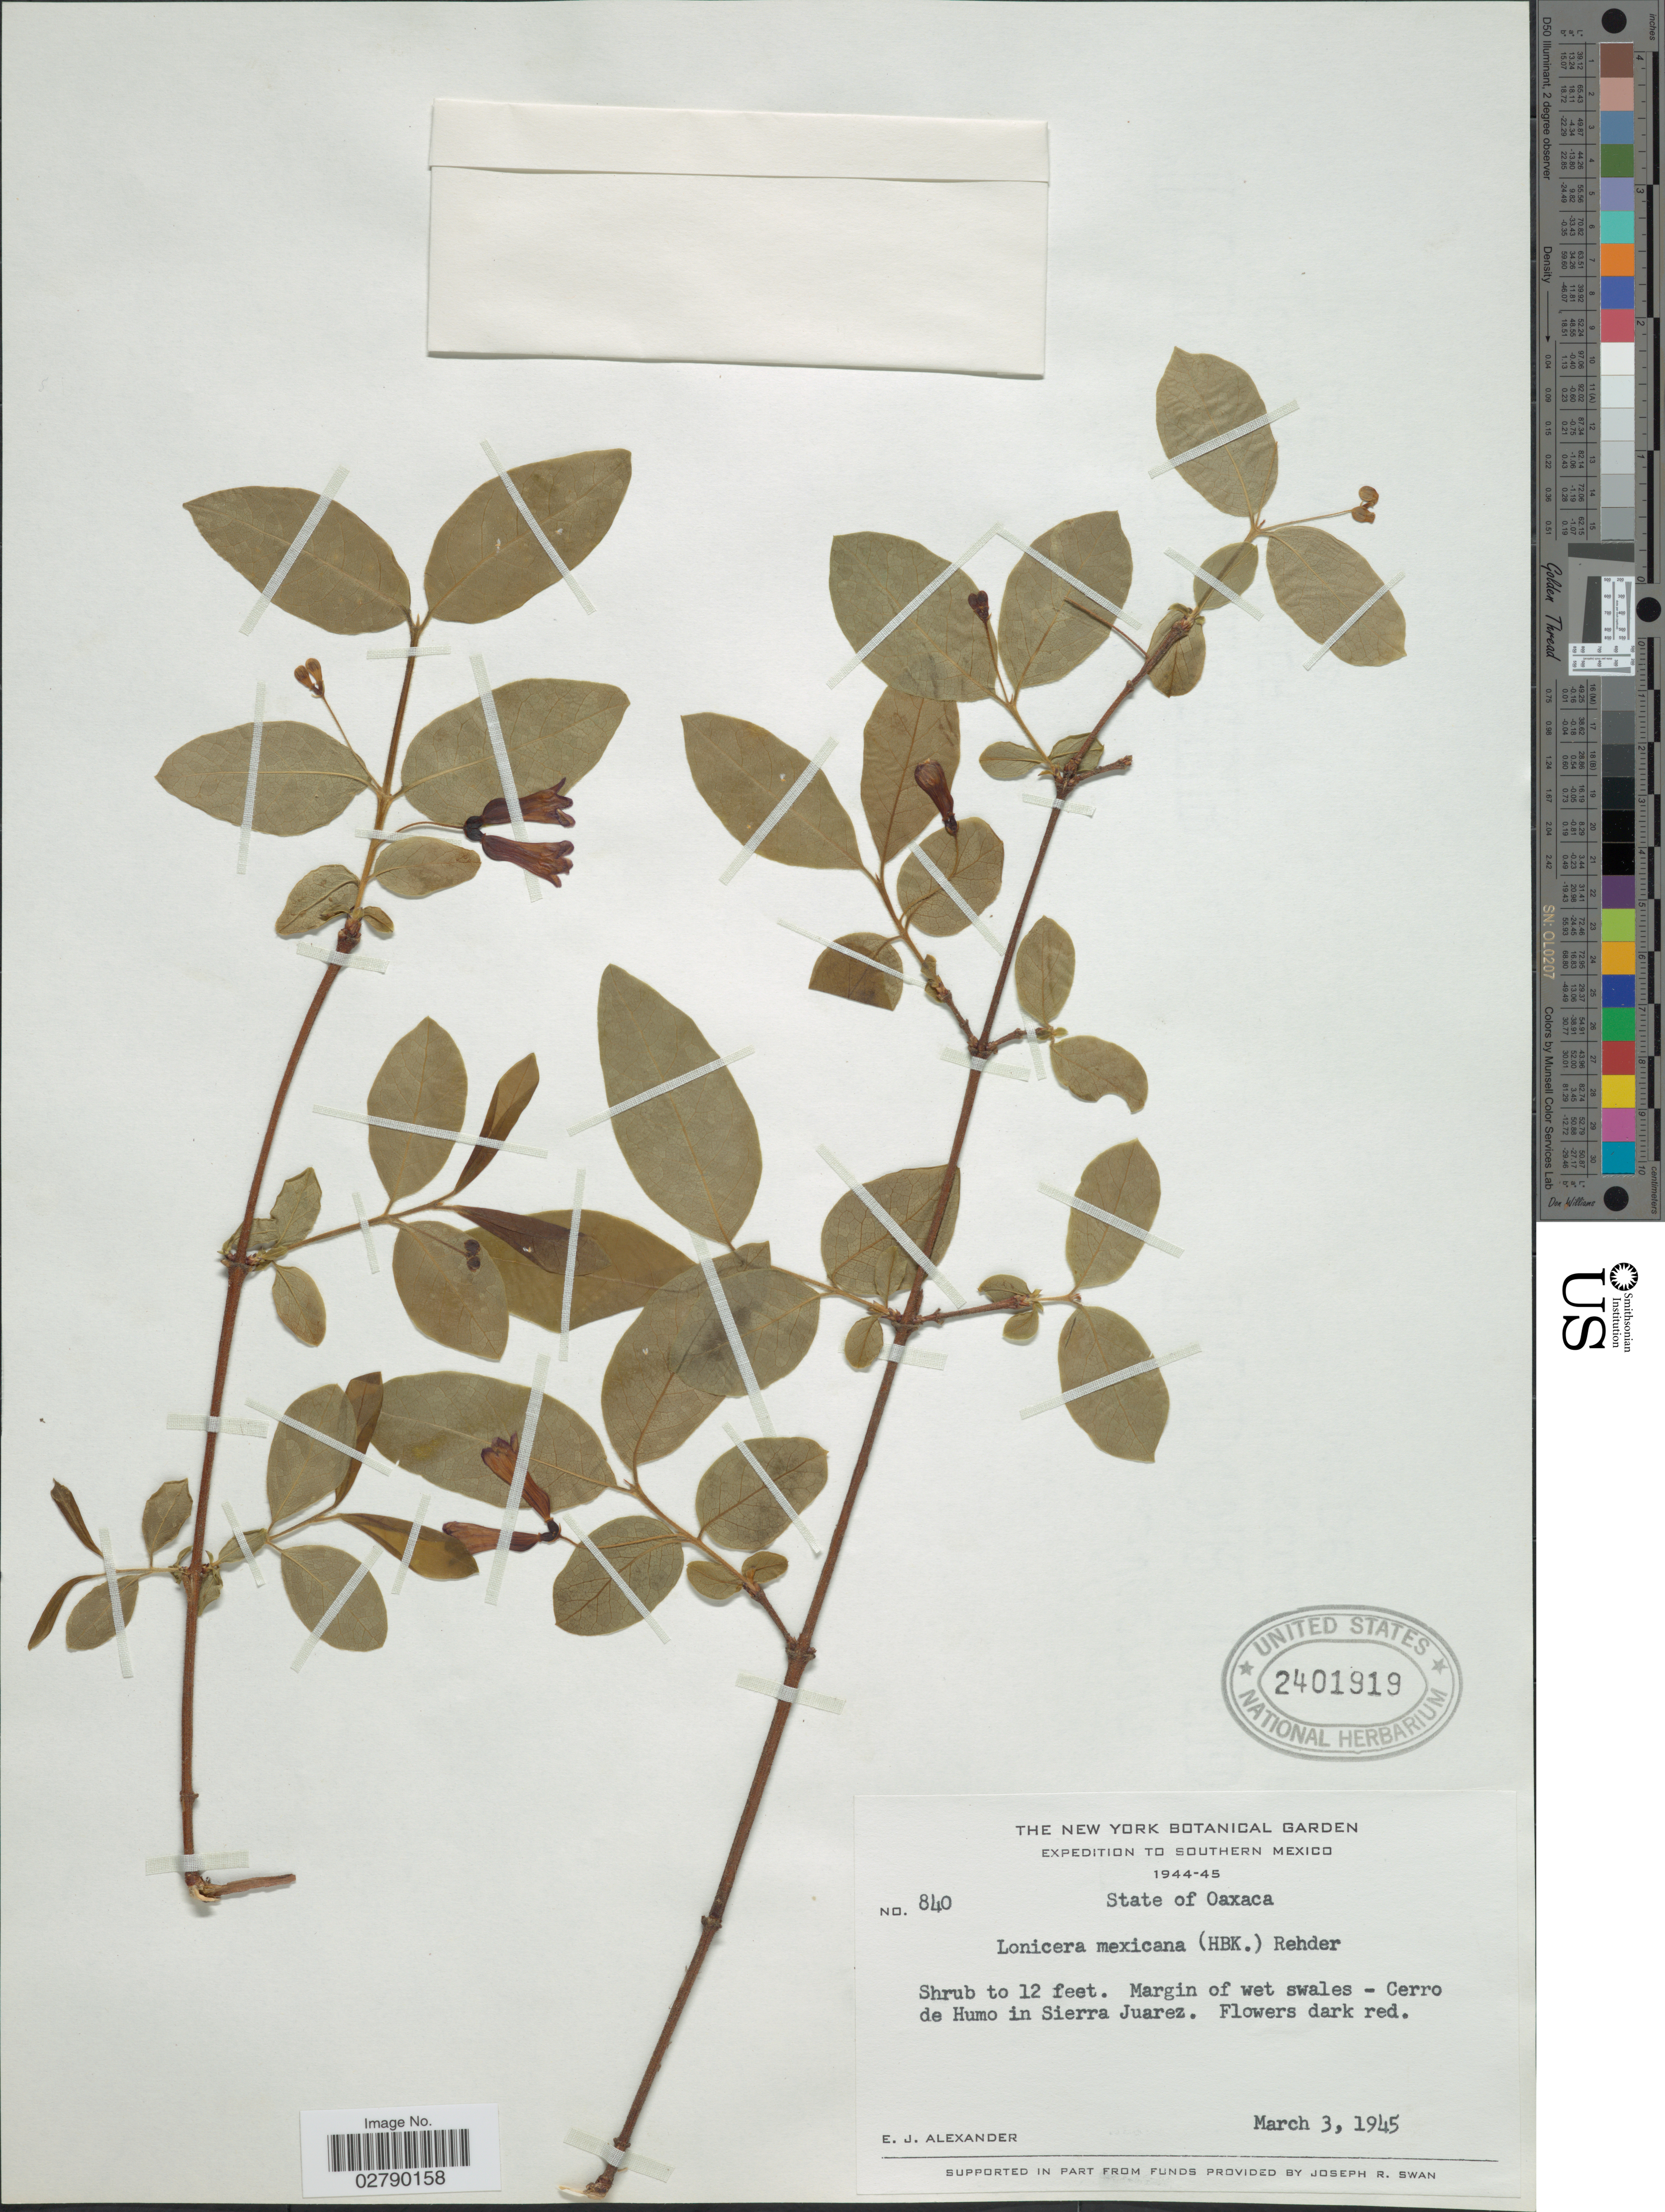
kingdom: Plantae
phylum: Tracheophyta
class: Magnoliopsida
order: Dipsacales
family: Caprifoliaceae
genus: Lonicera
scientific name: Lonicera mexicana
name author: (Kunth) Rehder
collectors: E. J. Alexander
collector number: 840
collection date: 1945-03-03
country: Mexico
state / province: Oaxaca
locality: Southern Mexico. Cerro de Humo in Sierra Juarez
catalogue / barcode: US 2401919